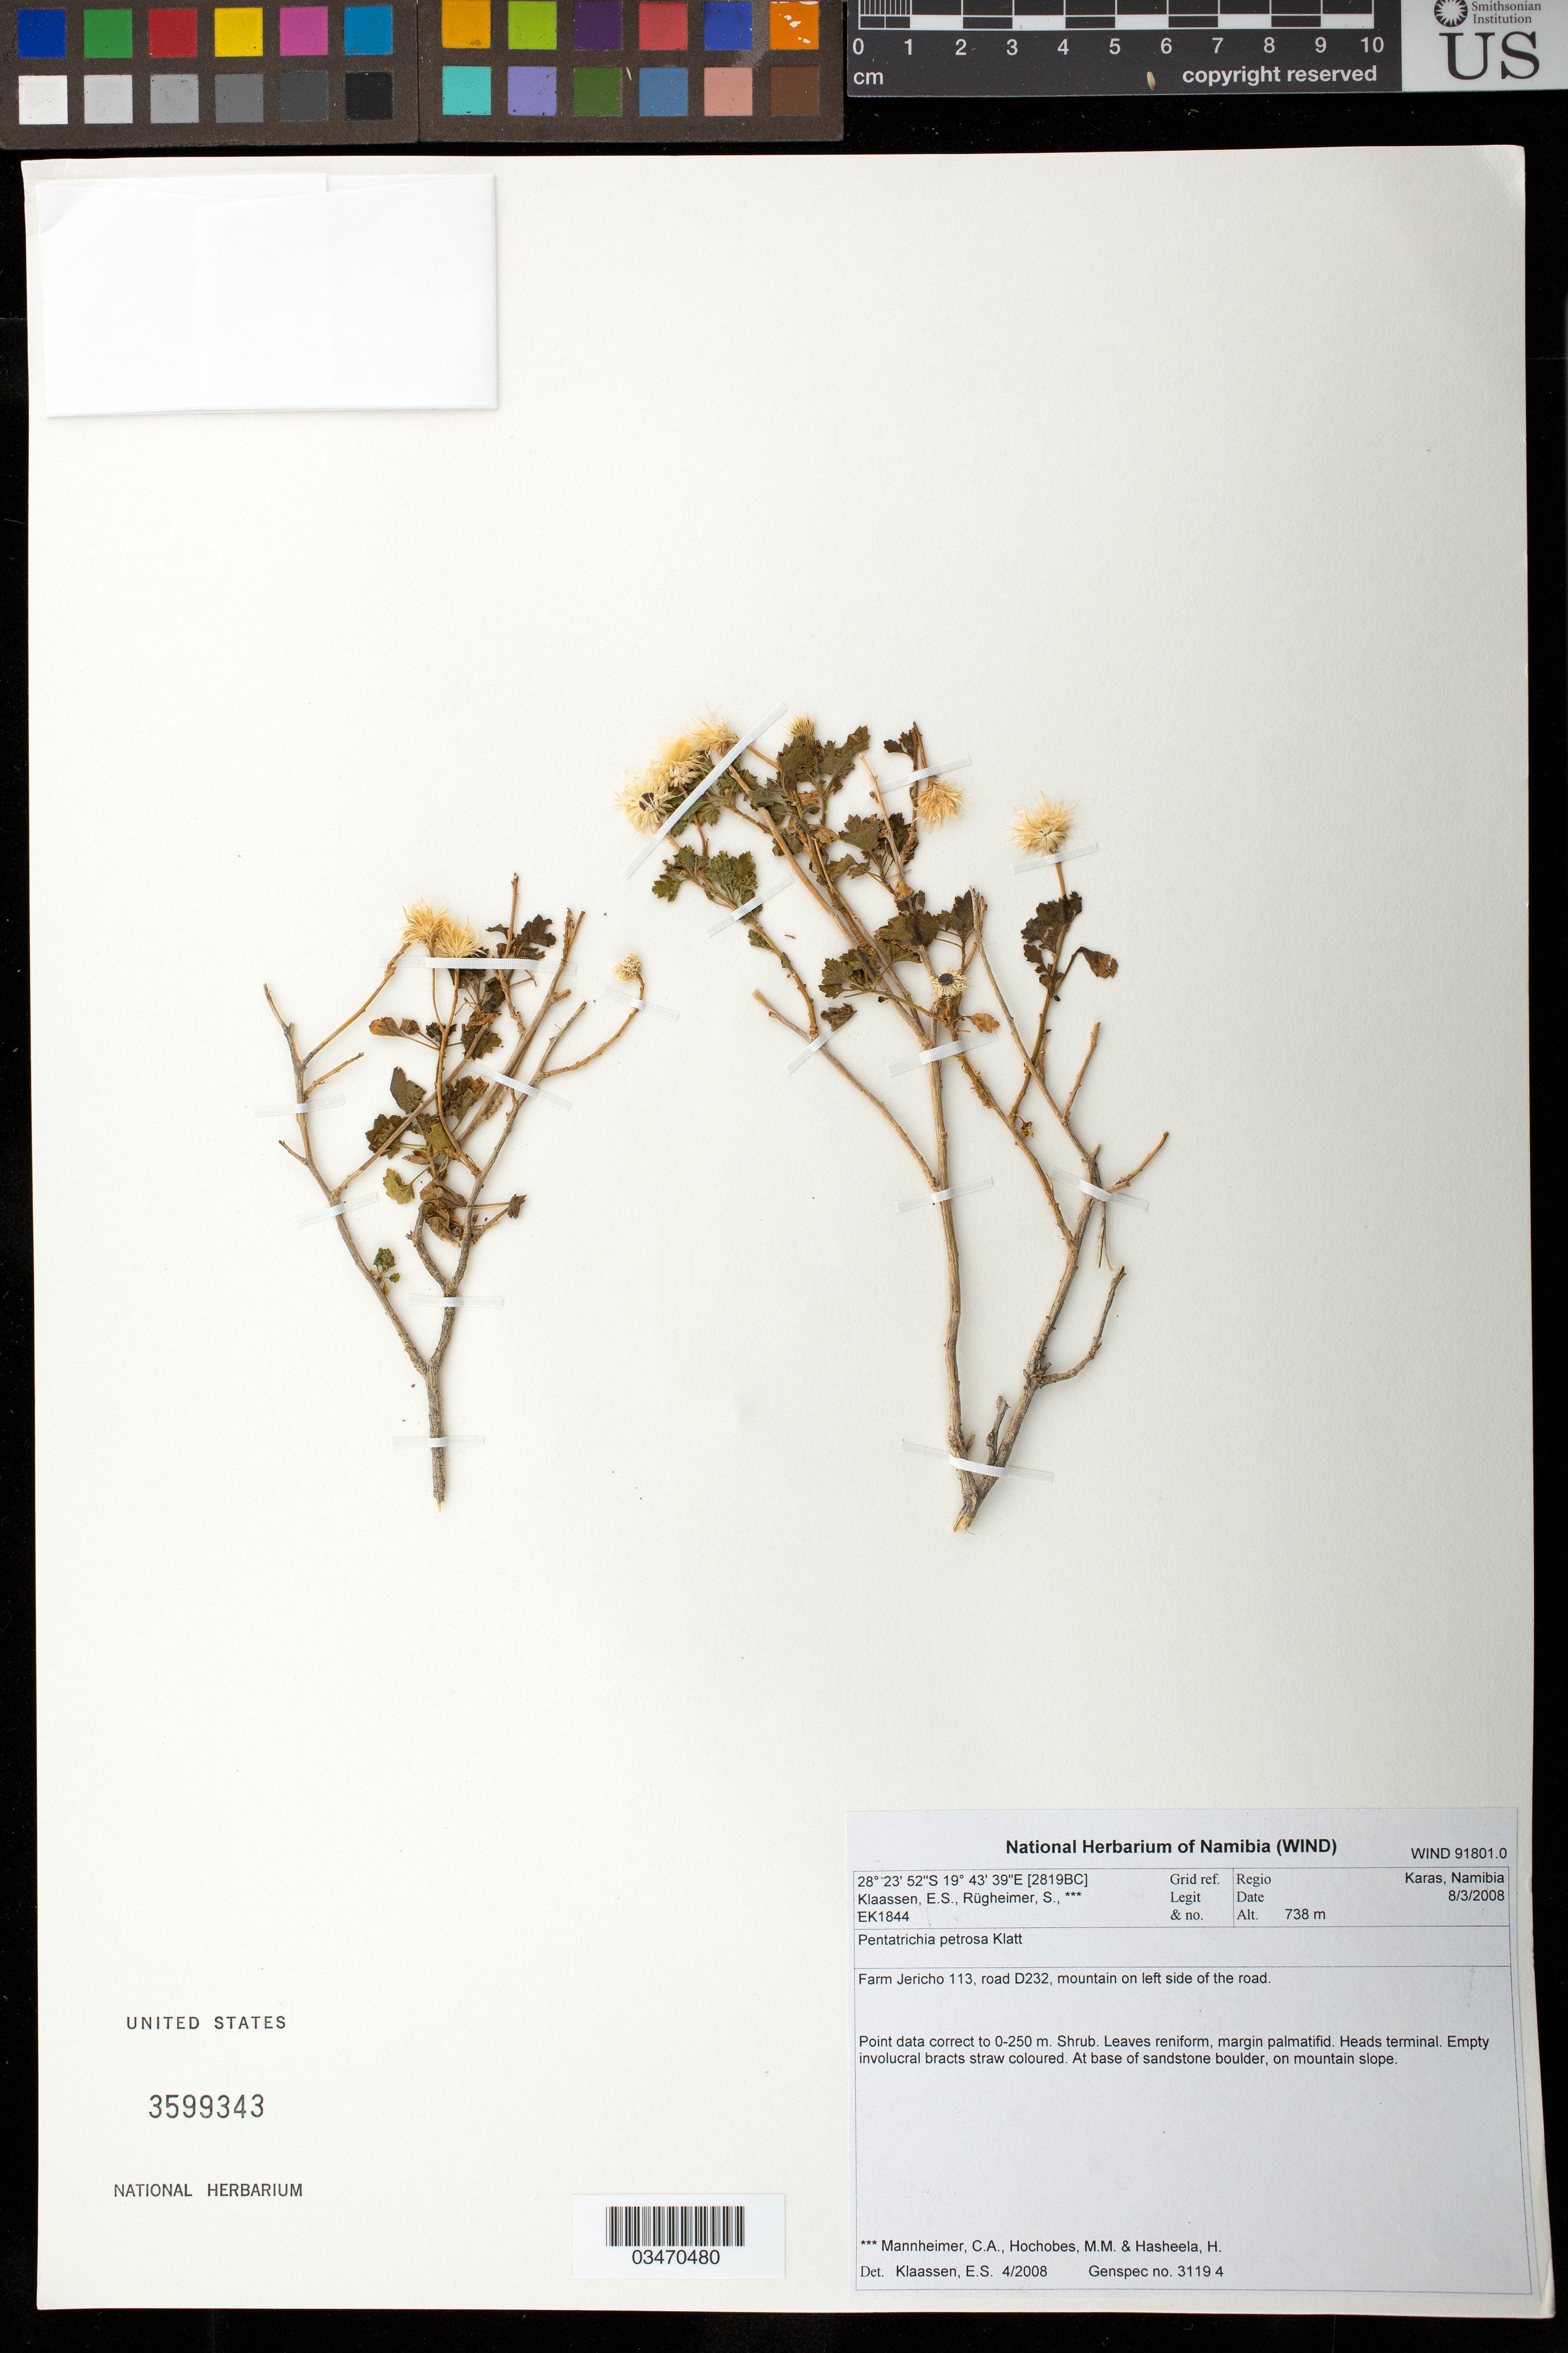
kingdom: Plantae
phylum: Tracheophyta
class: Magnoliopsida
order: Asterales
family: Asteraceae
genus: Pentatrichia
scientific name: Pentatrichia petrosa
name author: Klatt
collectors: E. S. Klaassen, S. Rugheimer, C. A. Mannheimer, M. Hochobes & H. Hasheela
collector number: EK1844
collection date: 2008-03-08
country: Namibia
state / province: Karas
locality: Farm Jericho 113, road D232, mountain on left side of the road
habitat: At base of sandstone boulder, on mountain slope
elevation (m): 744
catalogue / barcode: US 3599343